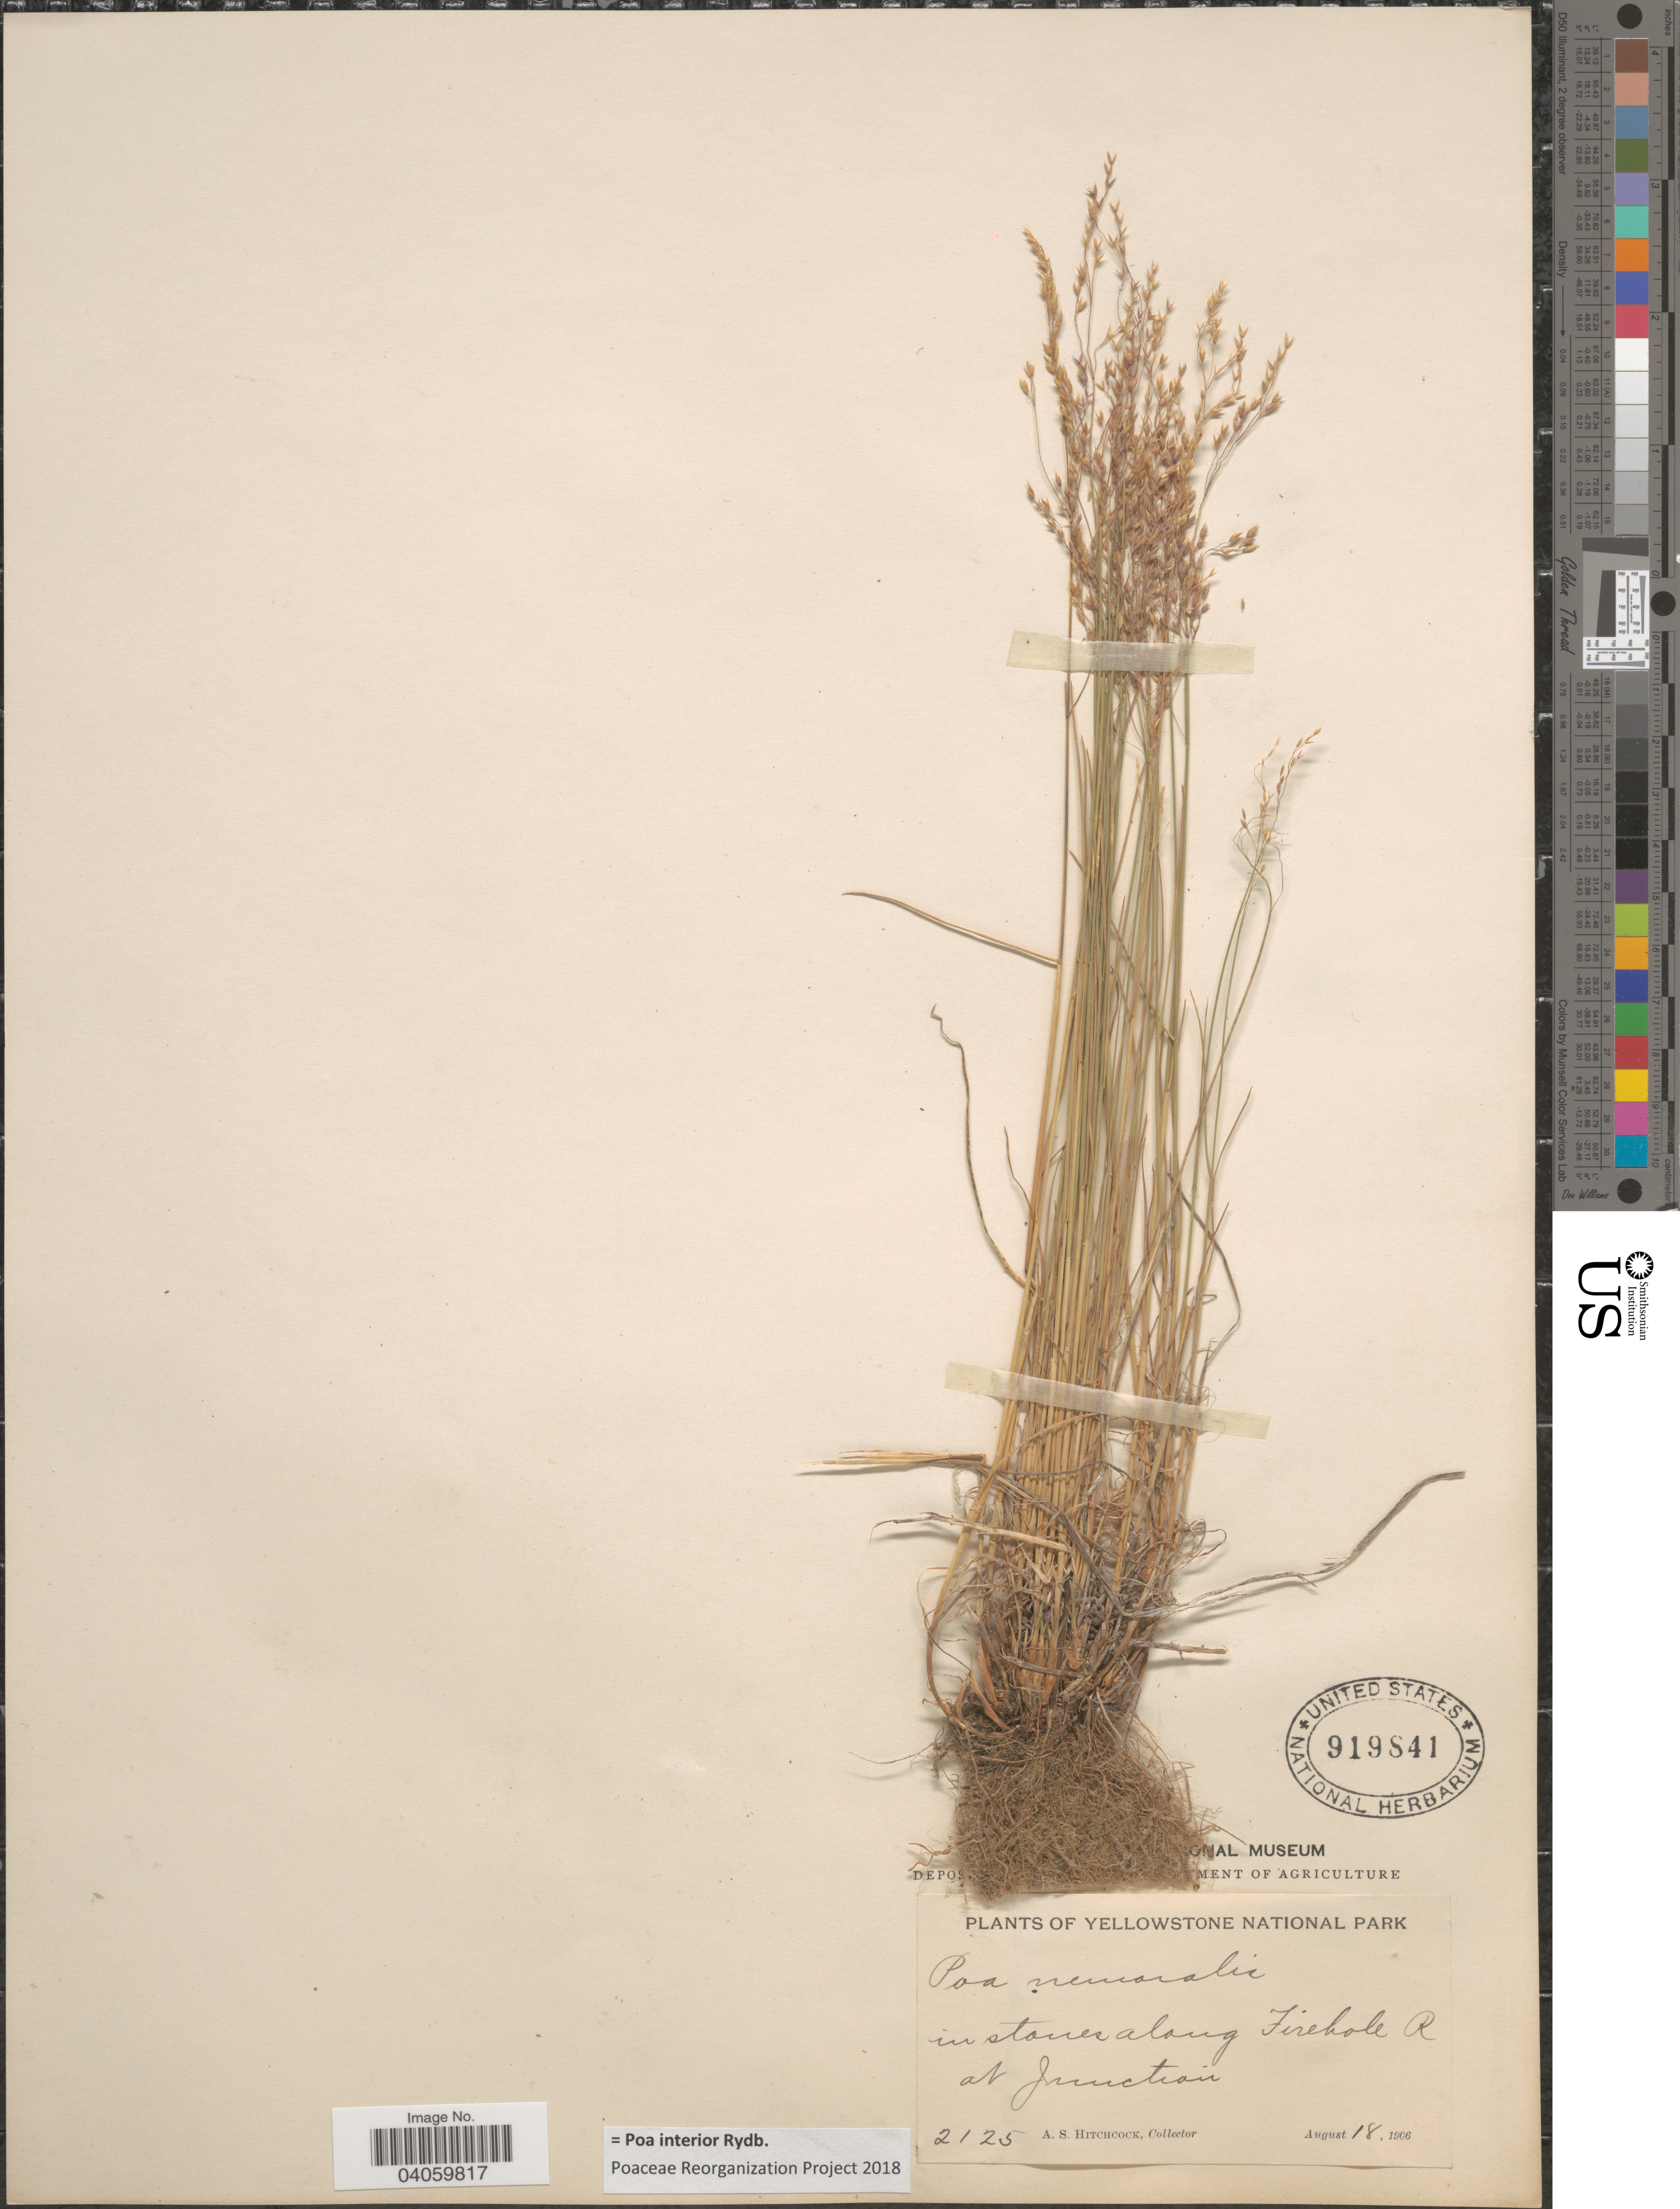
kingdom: Plantae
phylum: Tracheophyta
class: Liliopsida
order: Poales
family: Poaceae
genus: Poa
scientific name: Poa interior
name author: Rydb.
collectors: A. S. Hitchcock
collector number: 2125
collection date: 1906-08-18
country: United States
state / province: Wyoming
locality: Yellowstone National Park. In stones along Firehole R at junction.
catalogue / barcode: US 919841